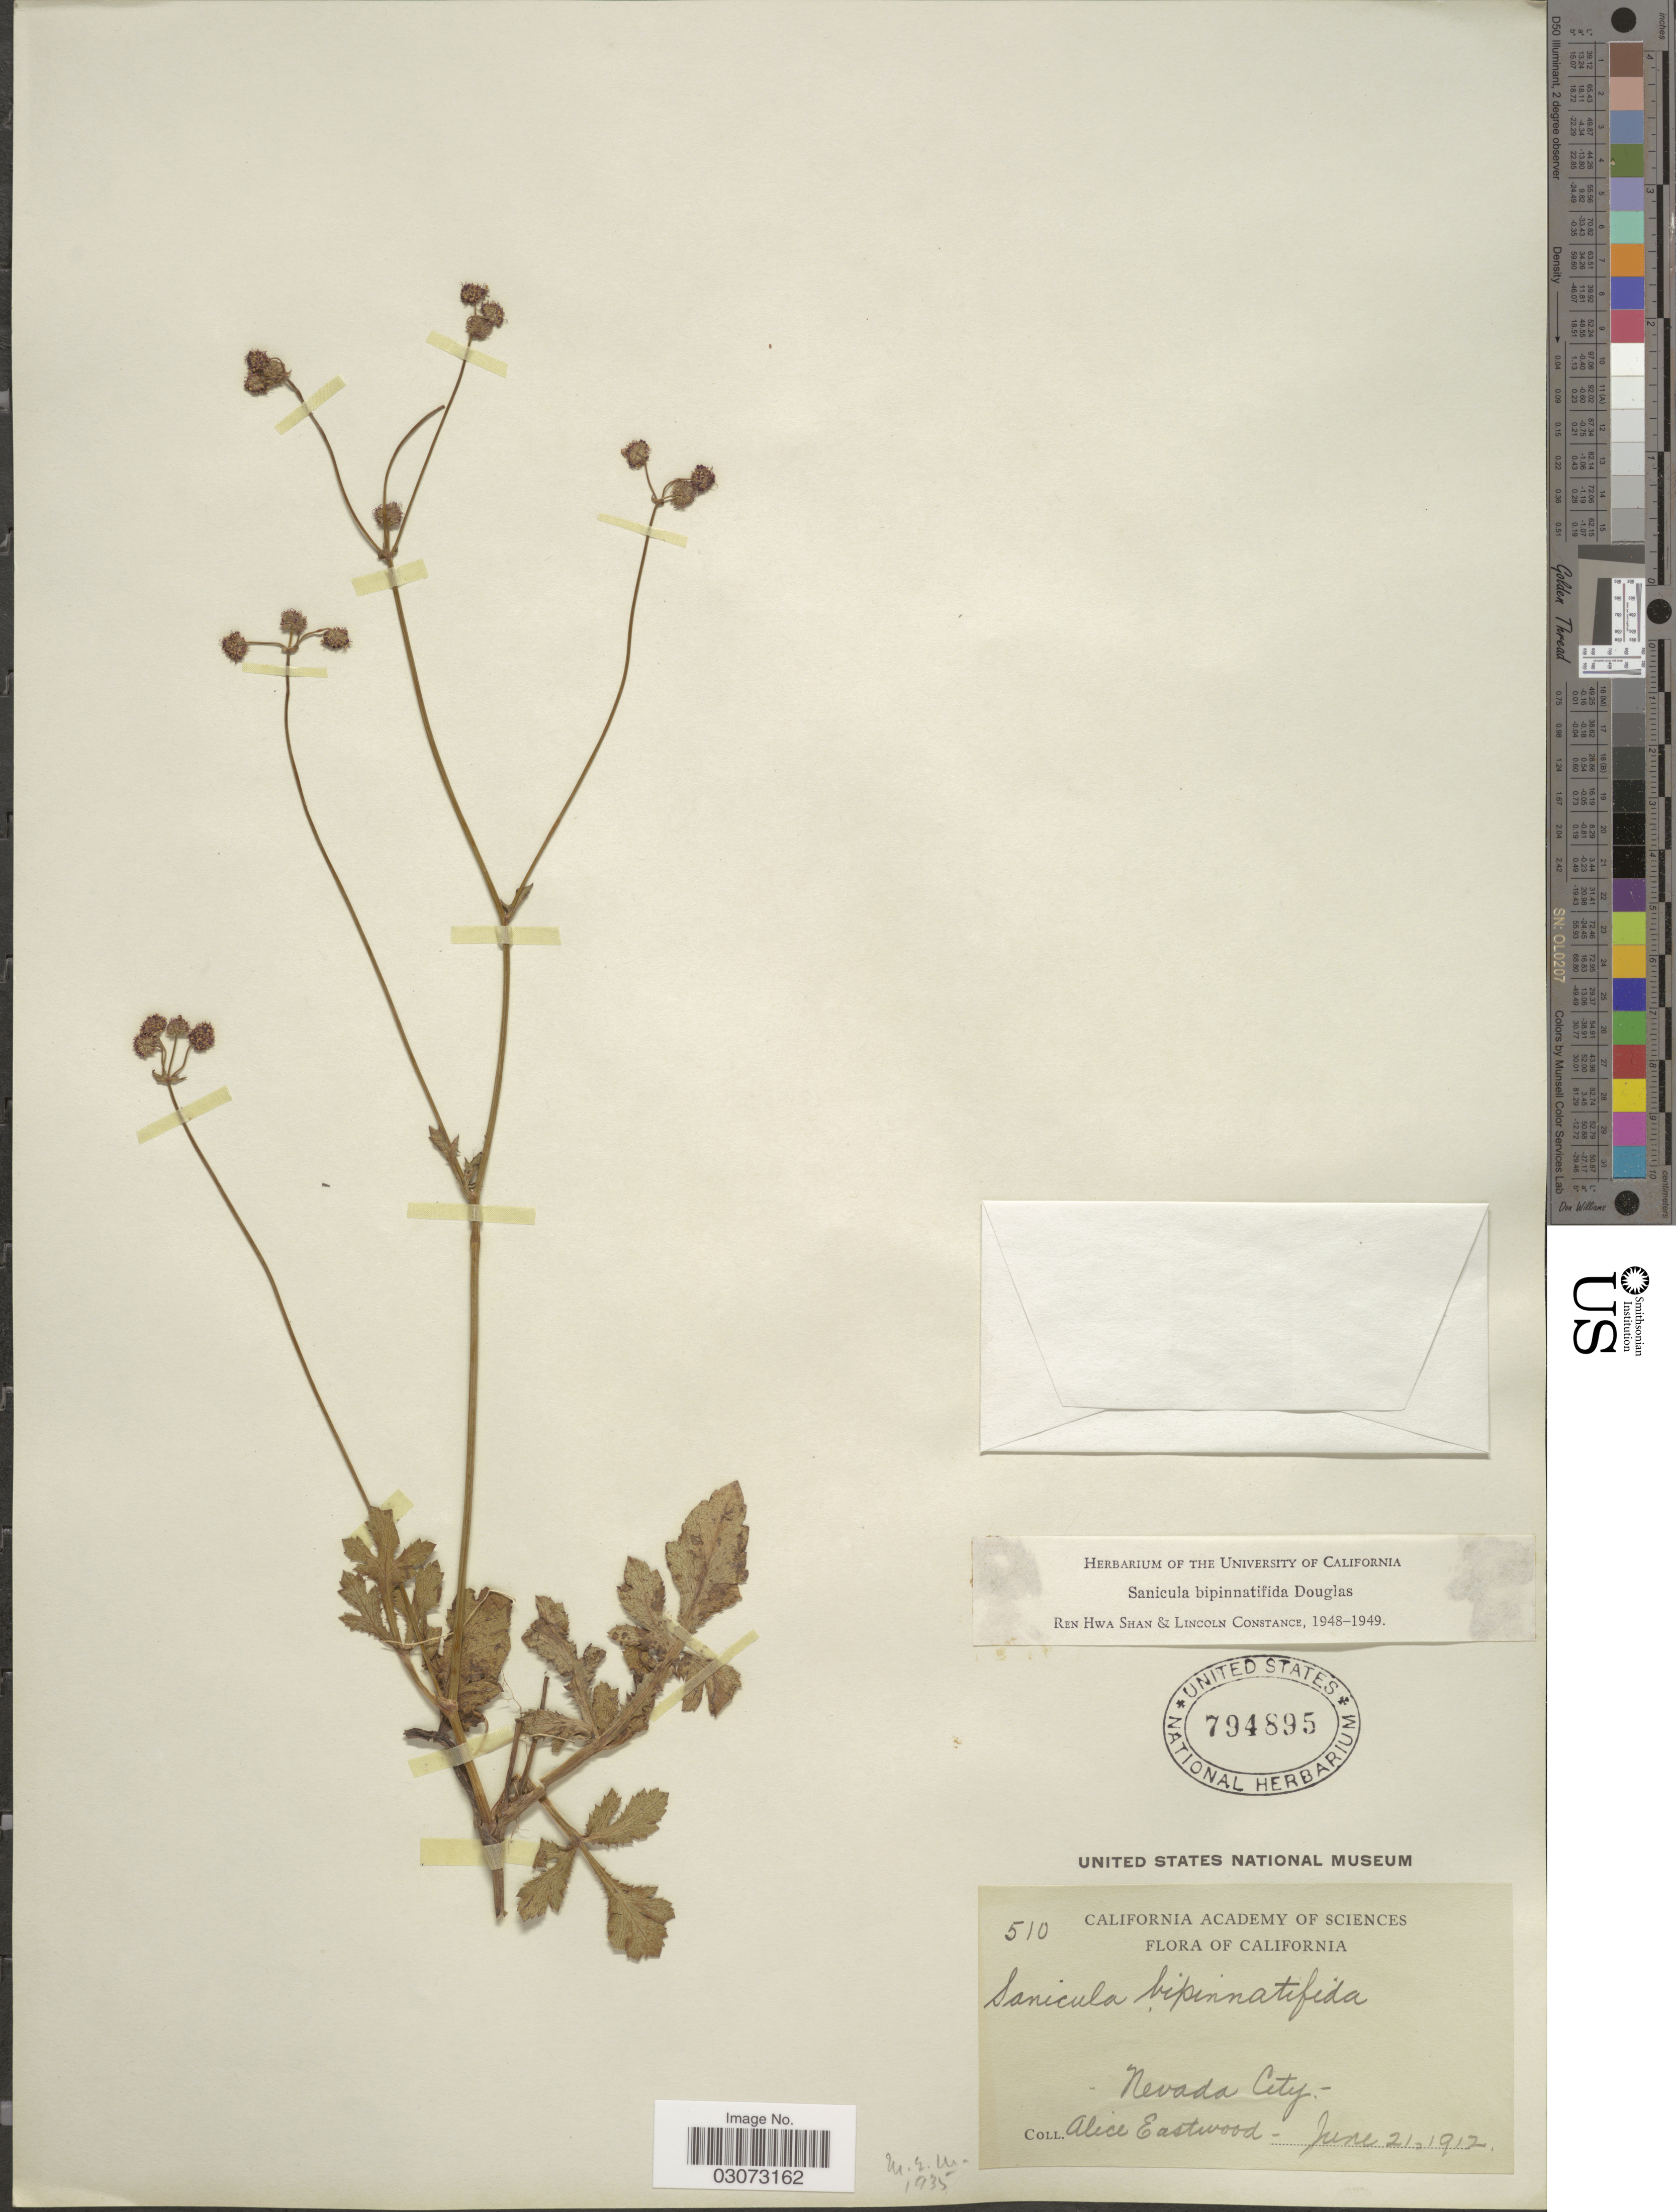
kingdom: Plantae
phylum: Tracheophyta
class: Magnoliopsida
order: Apiales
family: Apiaceae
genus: Sanicula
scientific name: Sanicula bipinnatifida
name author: Douglas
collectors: A. Eastwood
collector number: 510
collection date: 1912-06-21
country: United States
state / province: California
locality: Nevada City.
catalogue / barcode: US 794895